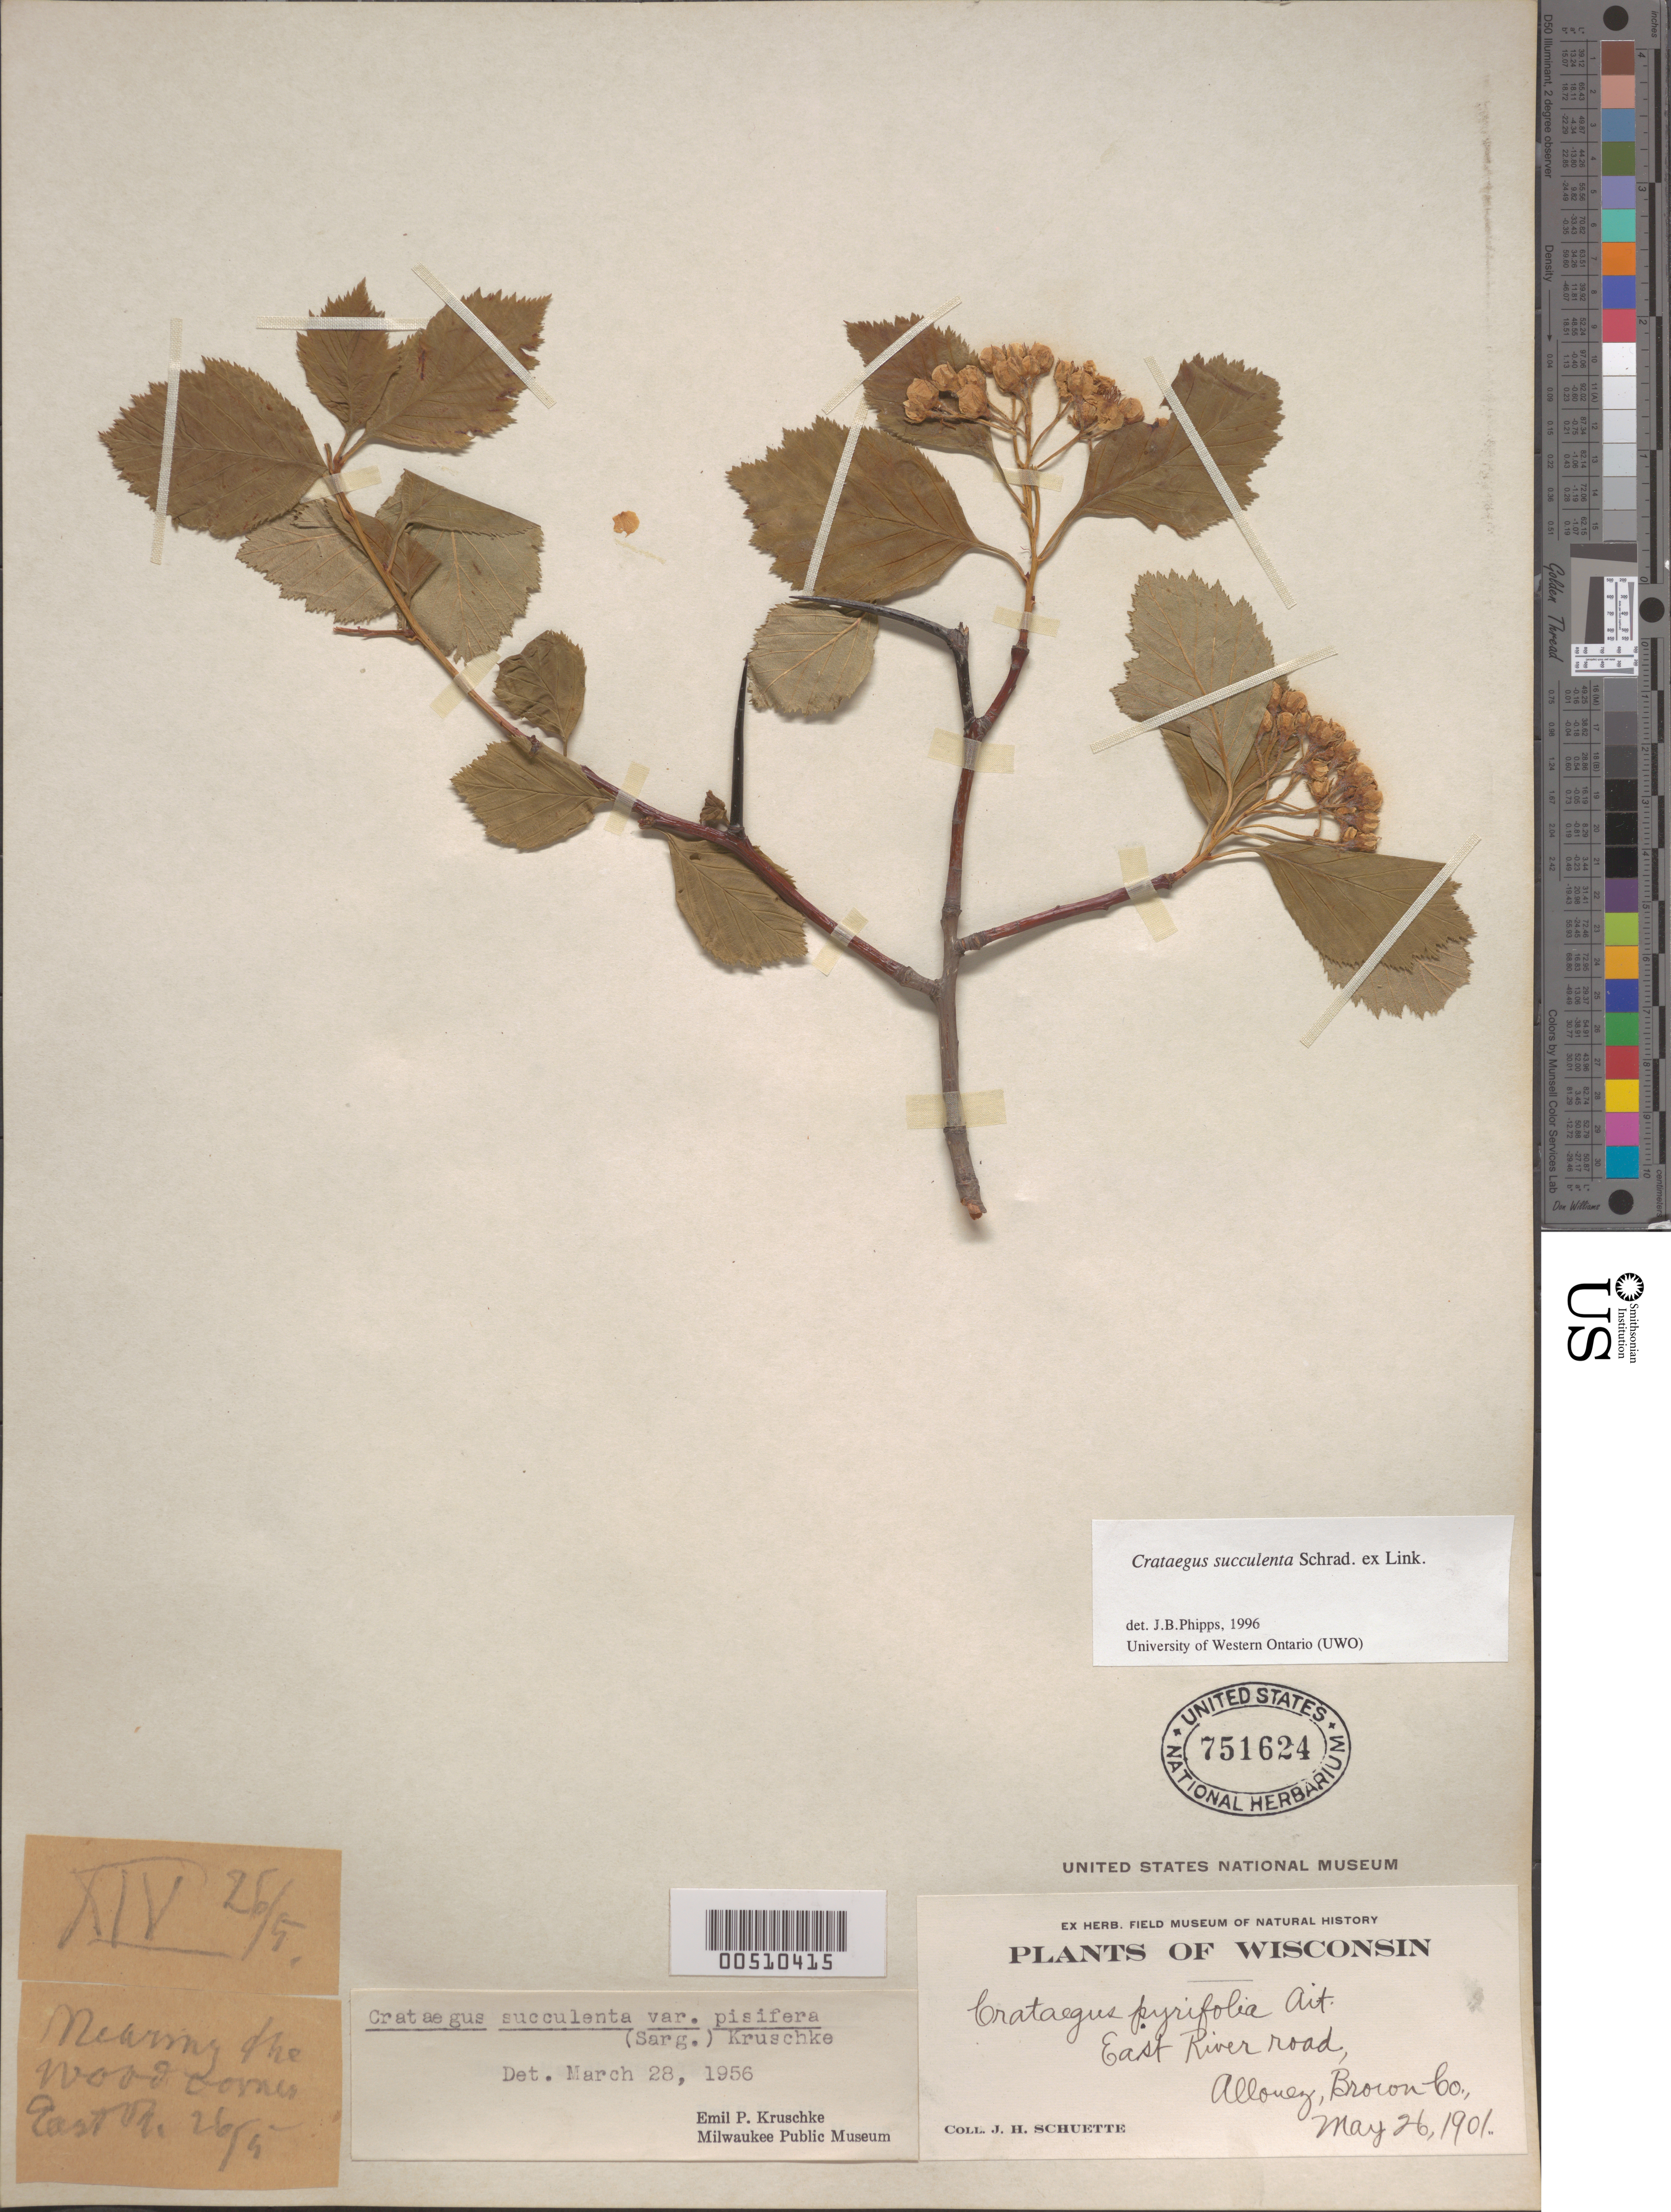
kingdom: Plantae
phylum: Tracheophyta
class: Magnoliopsida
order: Rosales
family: Rosaceae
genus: Crataegus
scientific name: Crataegus succulenta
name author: Schrad. ex Link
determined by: Phipps, James B., (UWO), University of Western Ontario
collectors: J. H. Schuette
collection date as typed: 26 May 1901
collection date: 1901-05-26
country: United States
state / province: Wisconsin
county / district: Brown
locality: East River road, Allouez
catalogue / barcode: US 751624